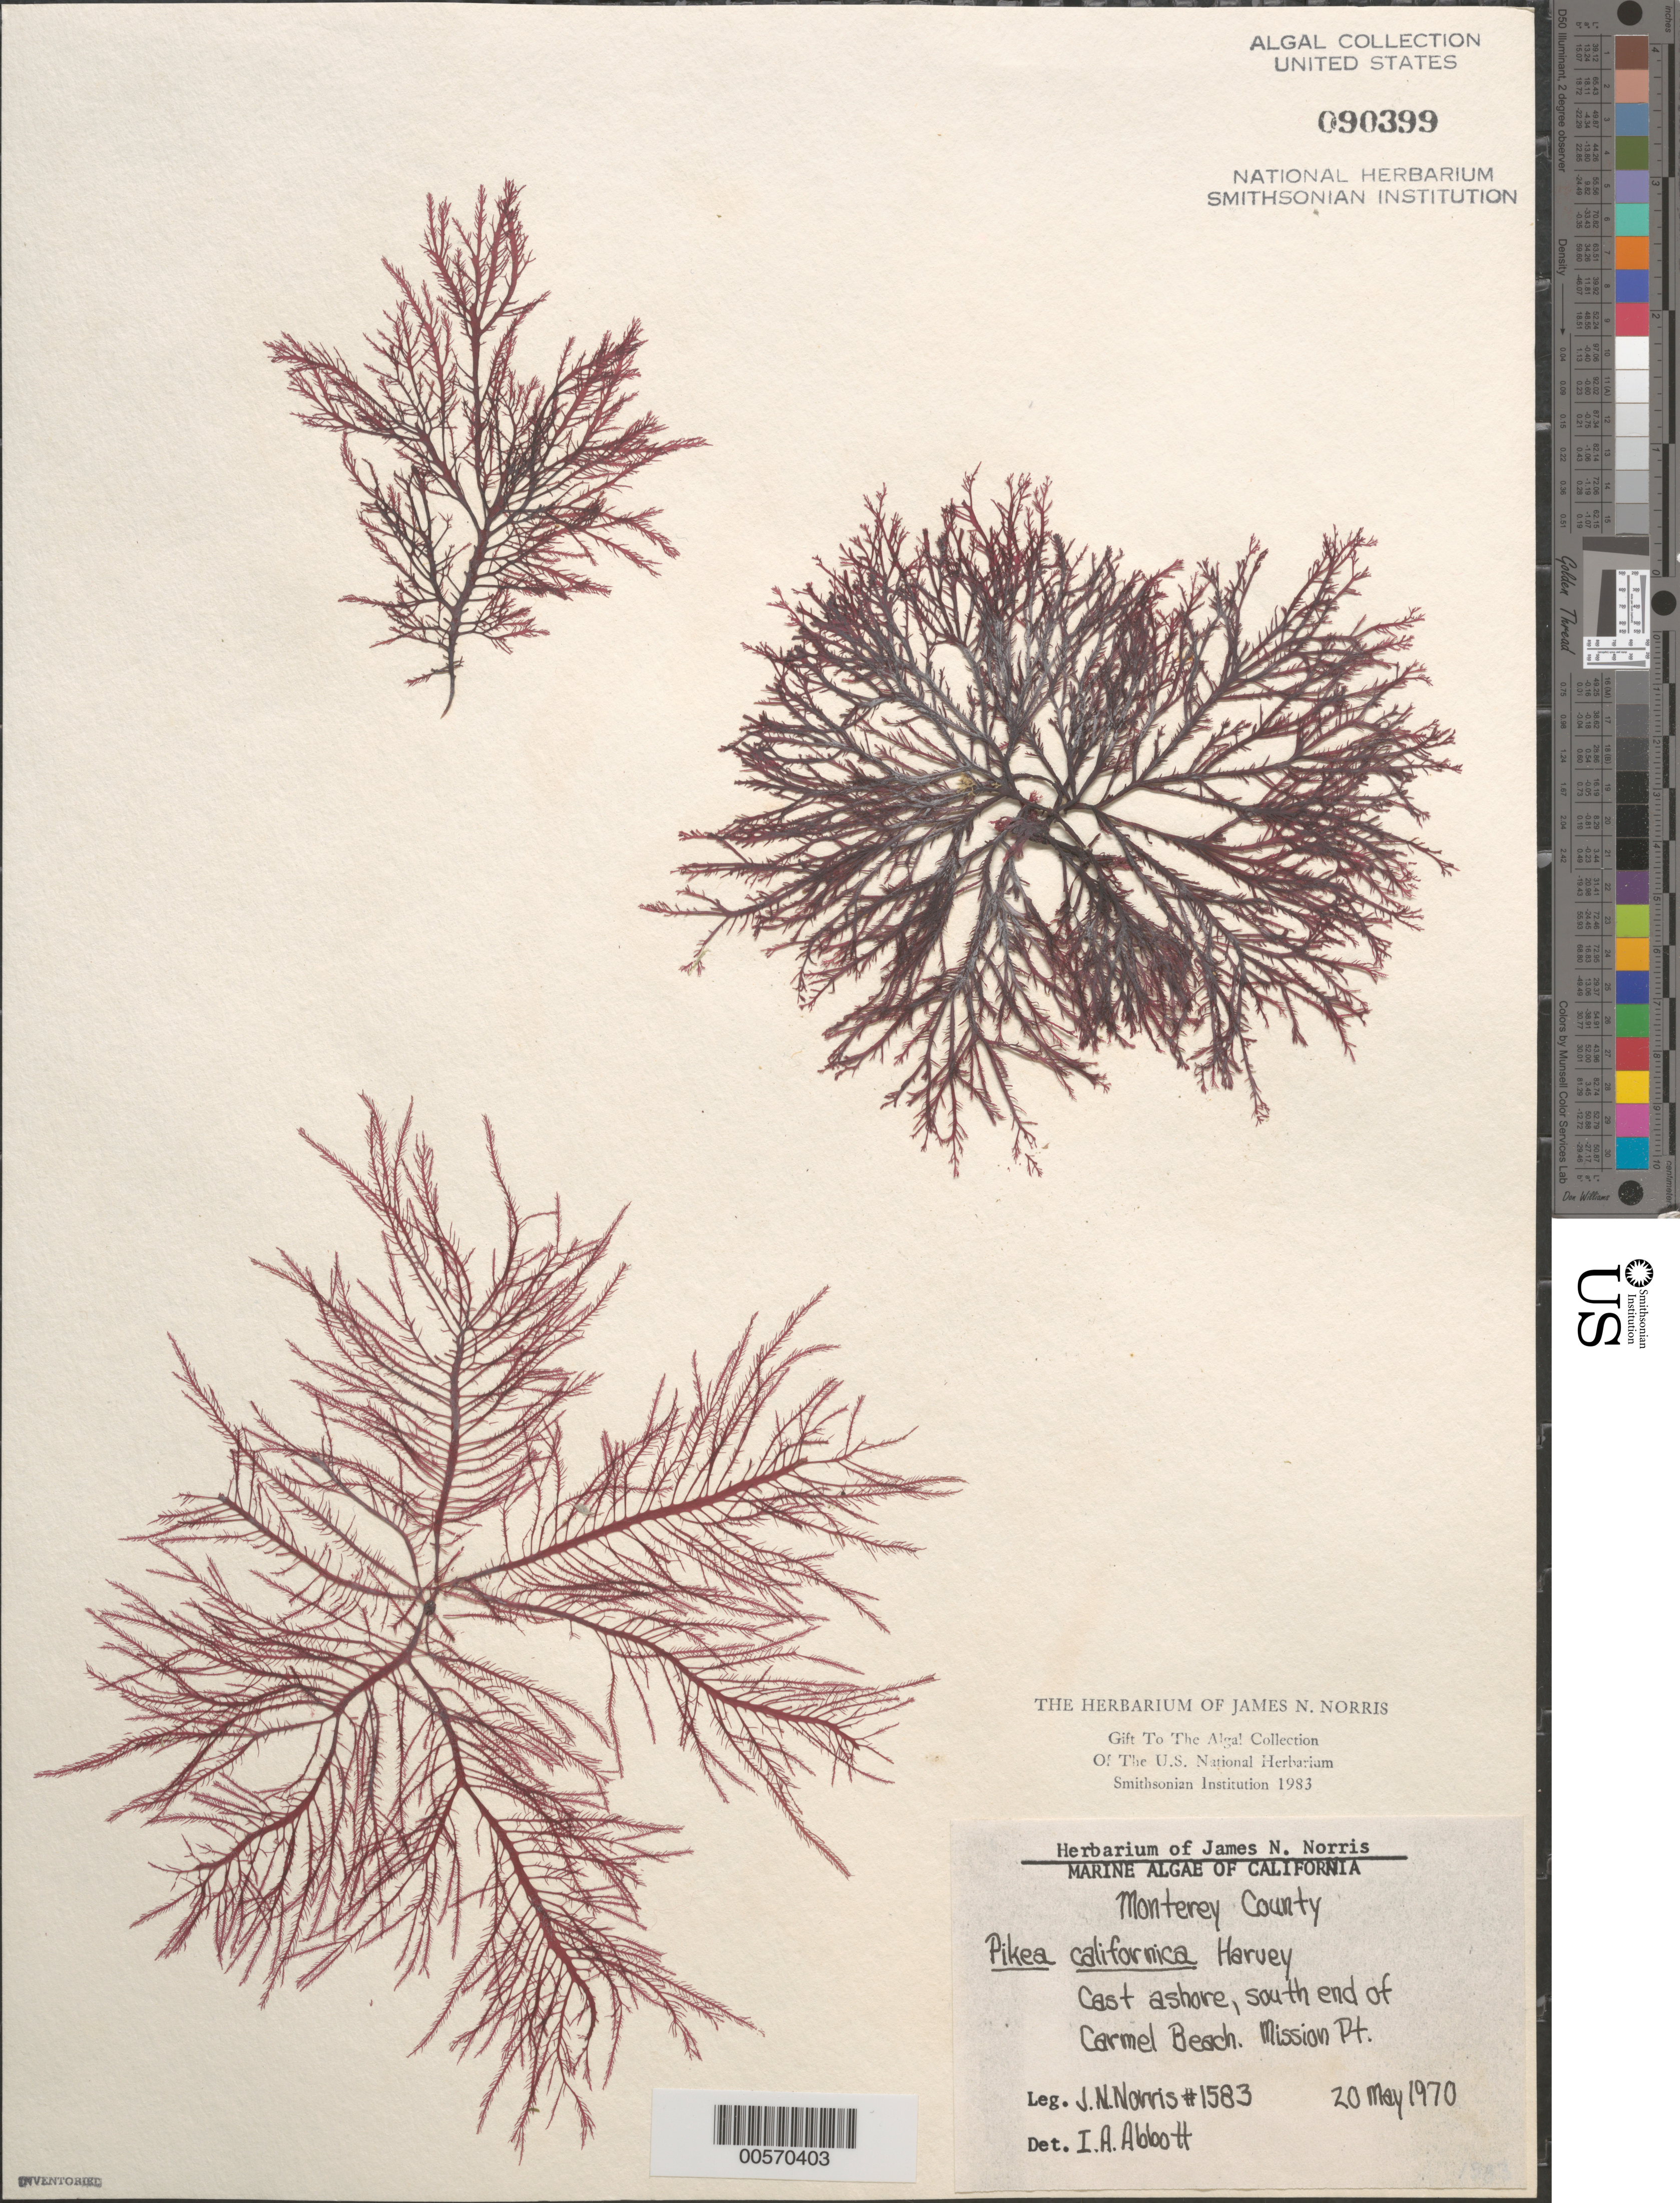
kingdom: Plantae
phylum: Rhodophyta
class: Florideophyceae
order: Gigartinales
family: Dumontiaceae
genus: Pikea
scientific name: Pikea californica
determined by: Abbott, Isabella A.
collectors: J. N. Norris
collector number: JN-1583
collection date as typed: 20 May 1970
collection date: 1970-05-20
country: United States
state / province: California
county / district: Monterey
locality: Carmel Beach, Mission Point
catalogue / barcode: US 90399